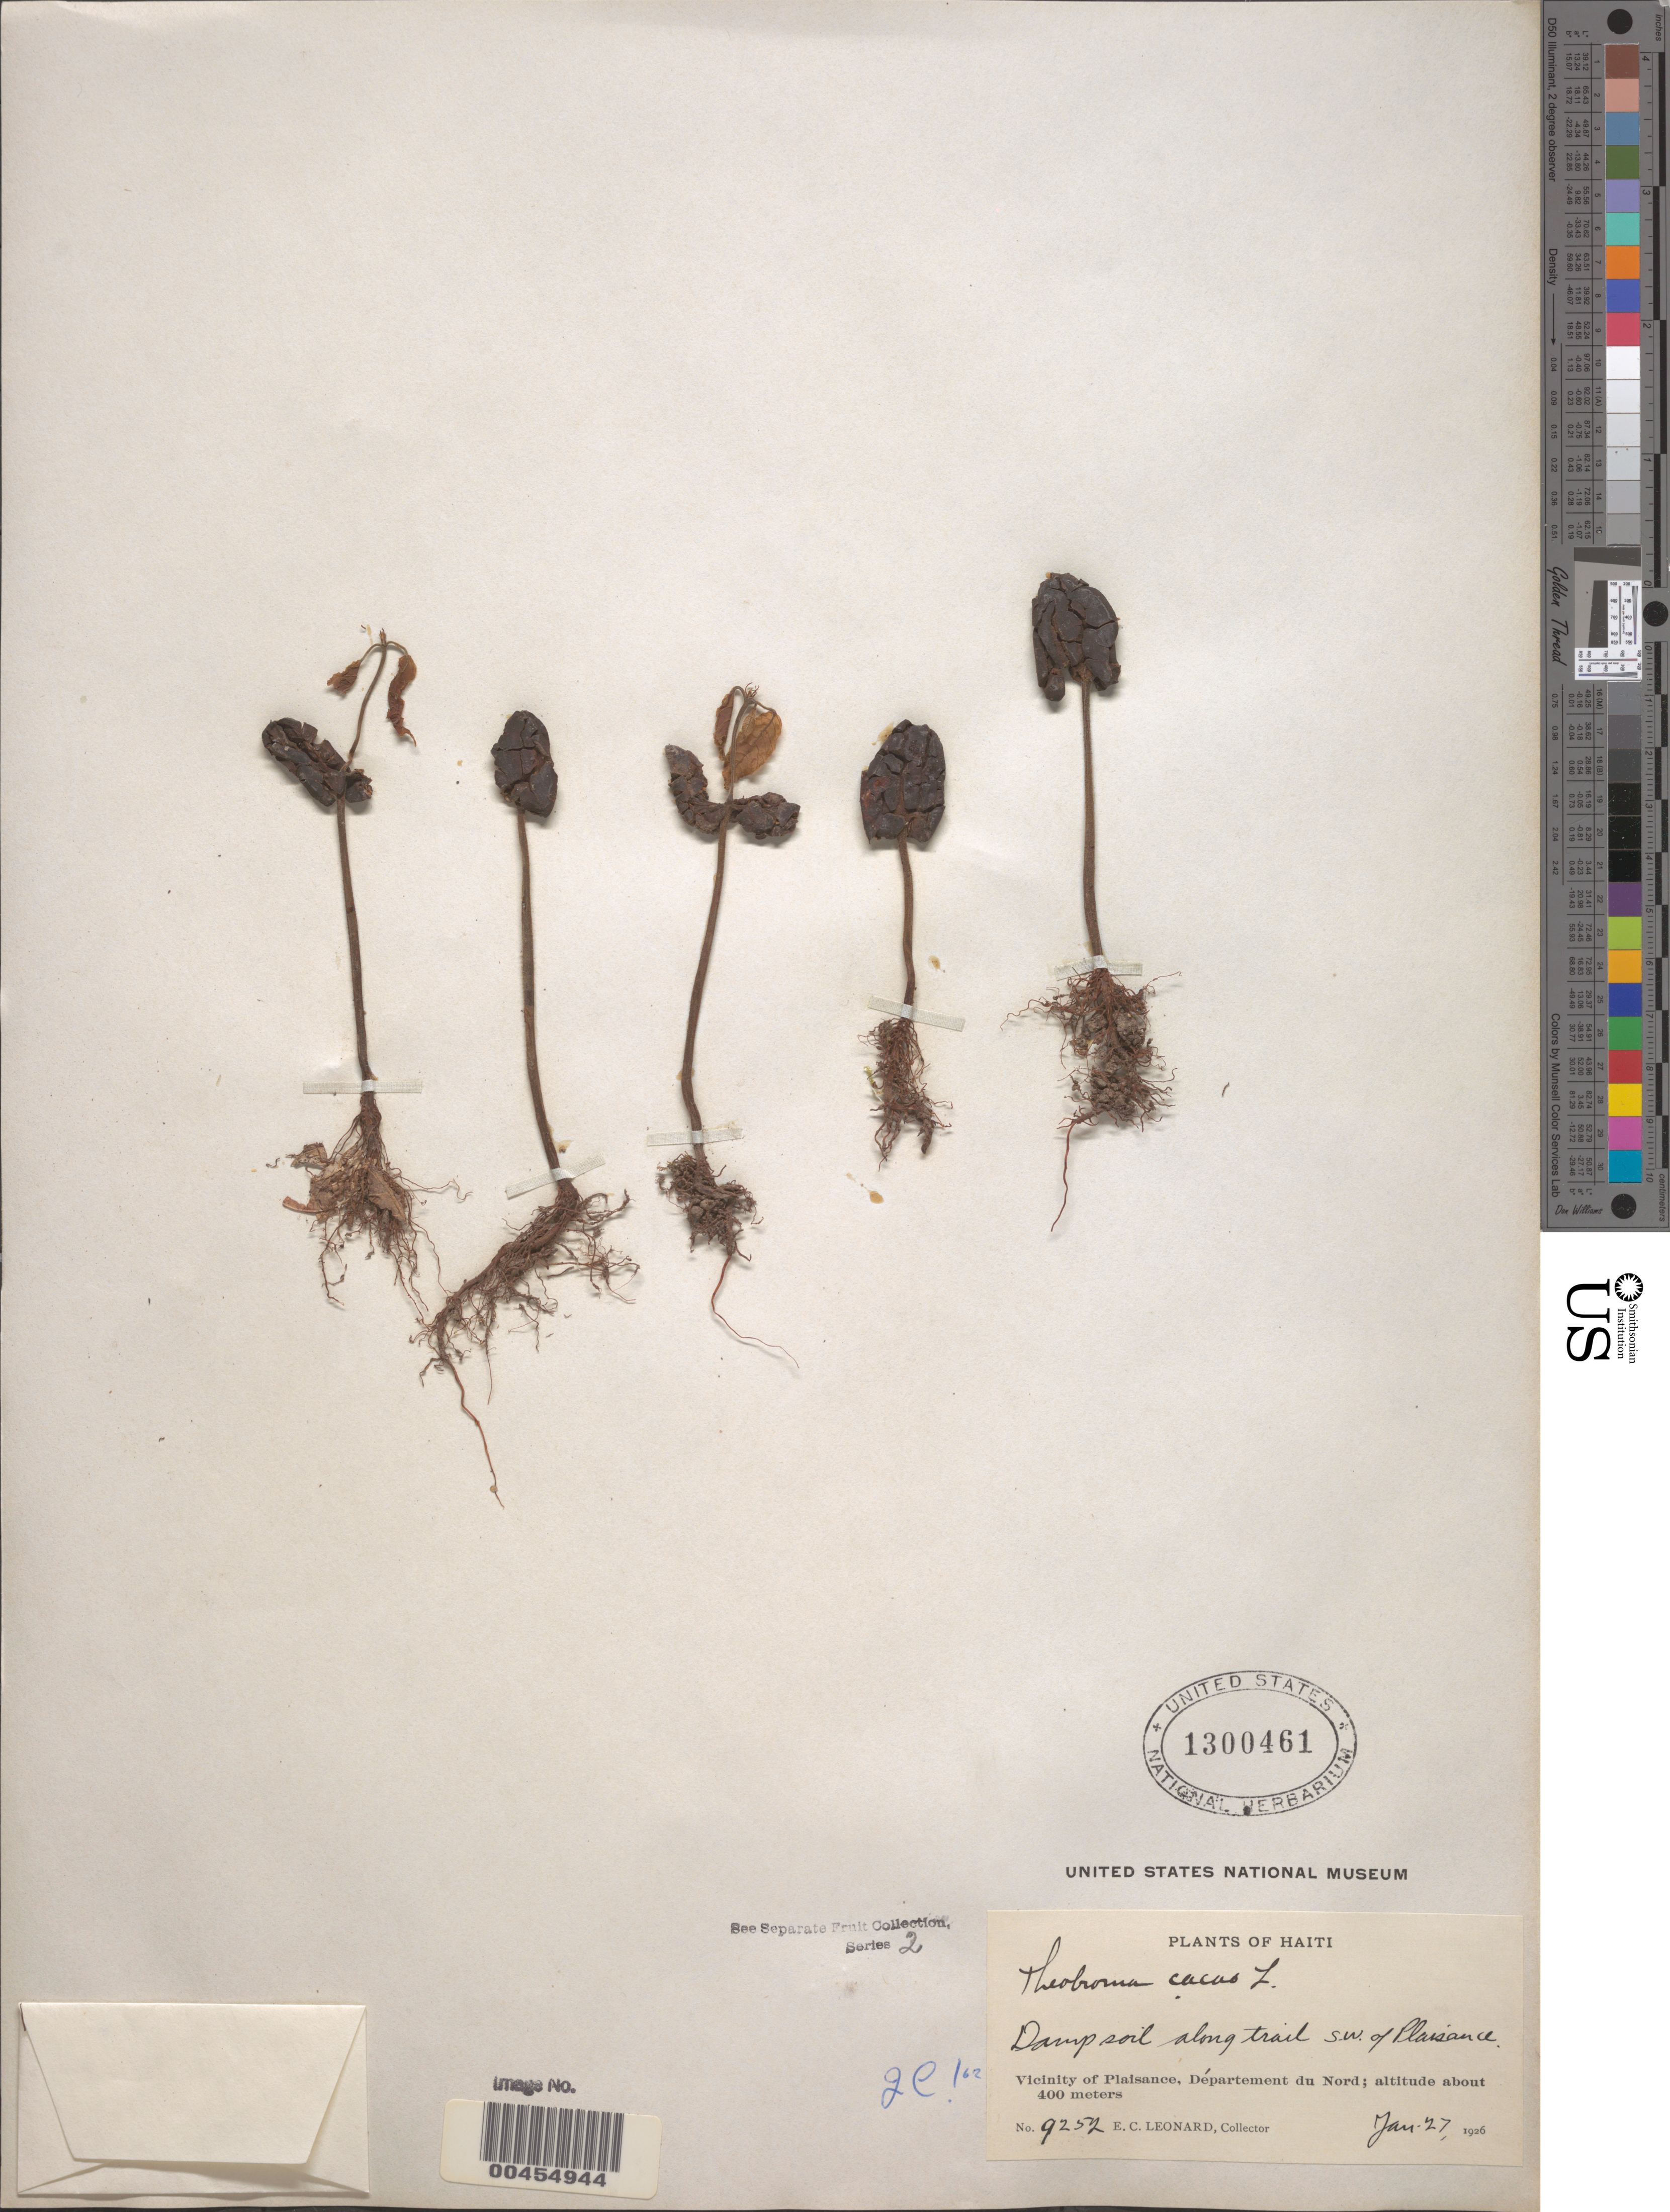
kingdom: Plantae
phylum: Tracheophyta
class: Magnoliopsida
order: Malvales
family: Malvaceae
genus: Theobroma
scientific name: Theobroma cacao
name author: L.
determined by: Cuatrecasas, J.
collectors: E. C. Leonard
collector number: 9252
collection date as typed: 27 Jan 1926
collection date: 1926-01-27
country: Haiti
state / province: Nord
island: Hispaniola Island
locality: Plaisance, SW of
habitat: damp soil along trail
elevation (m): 400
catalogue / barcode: US 1300461